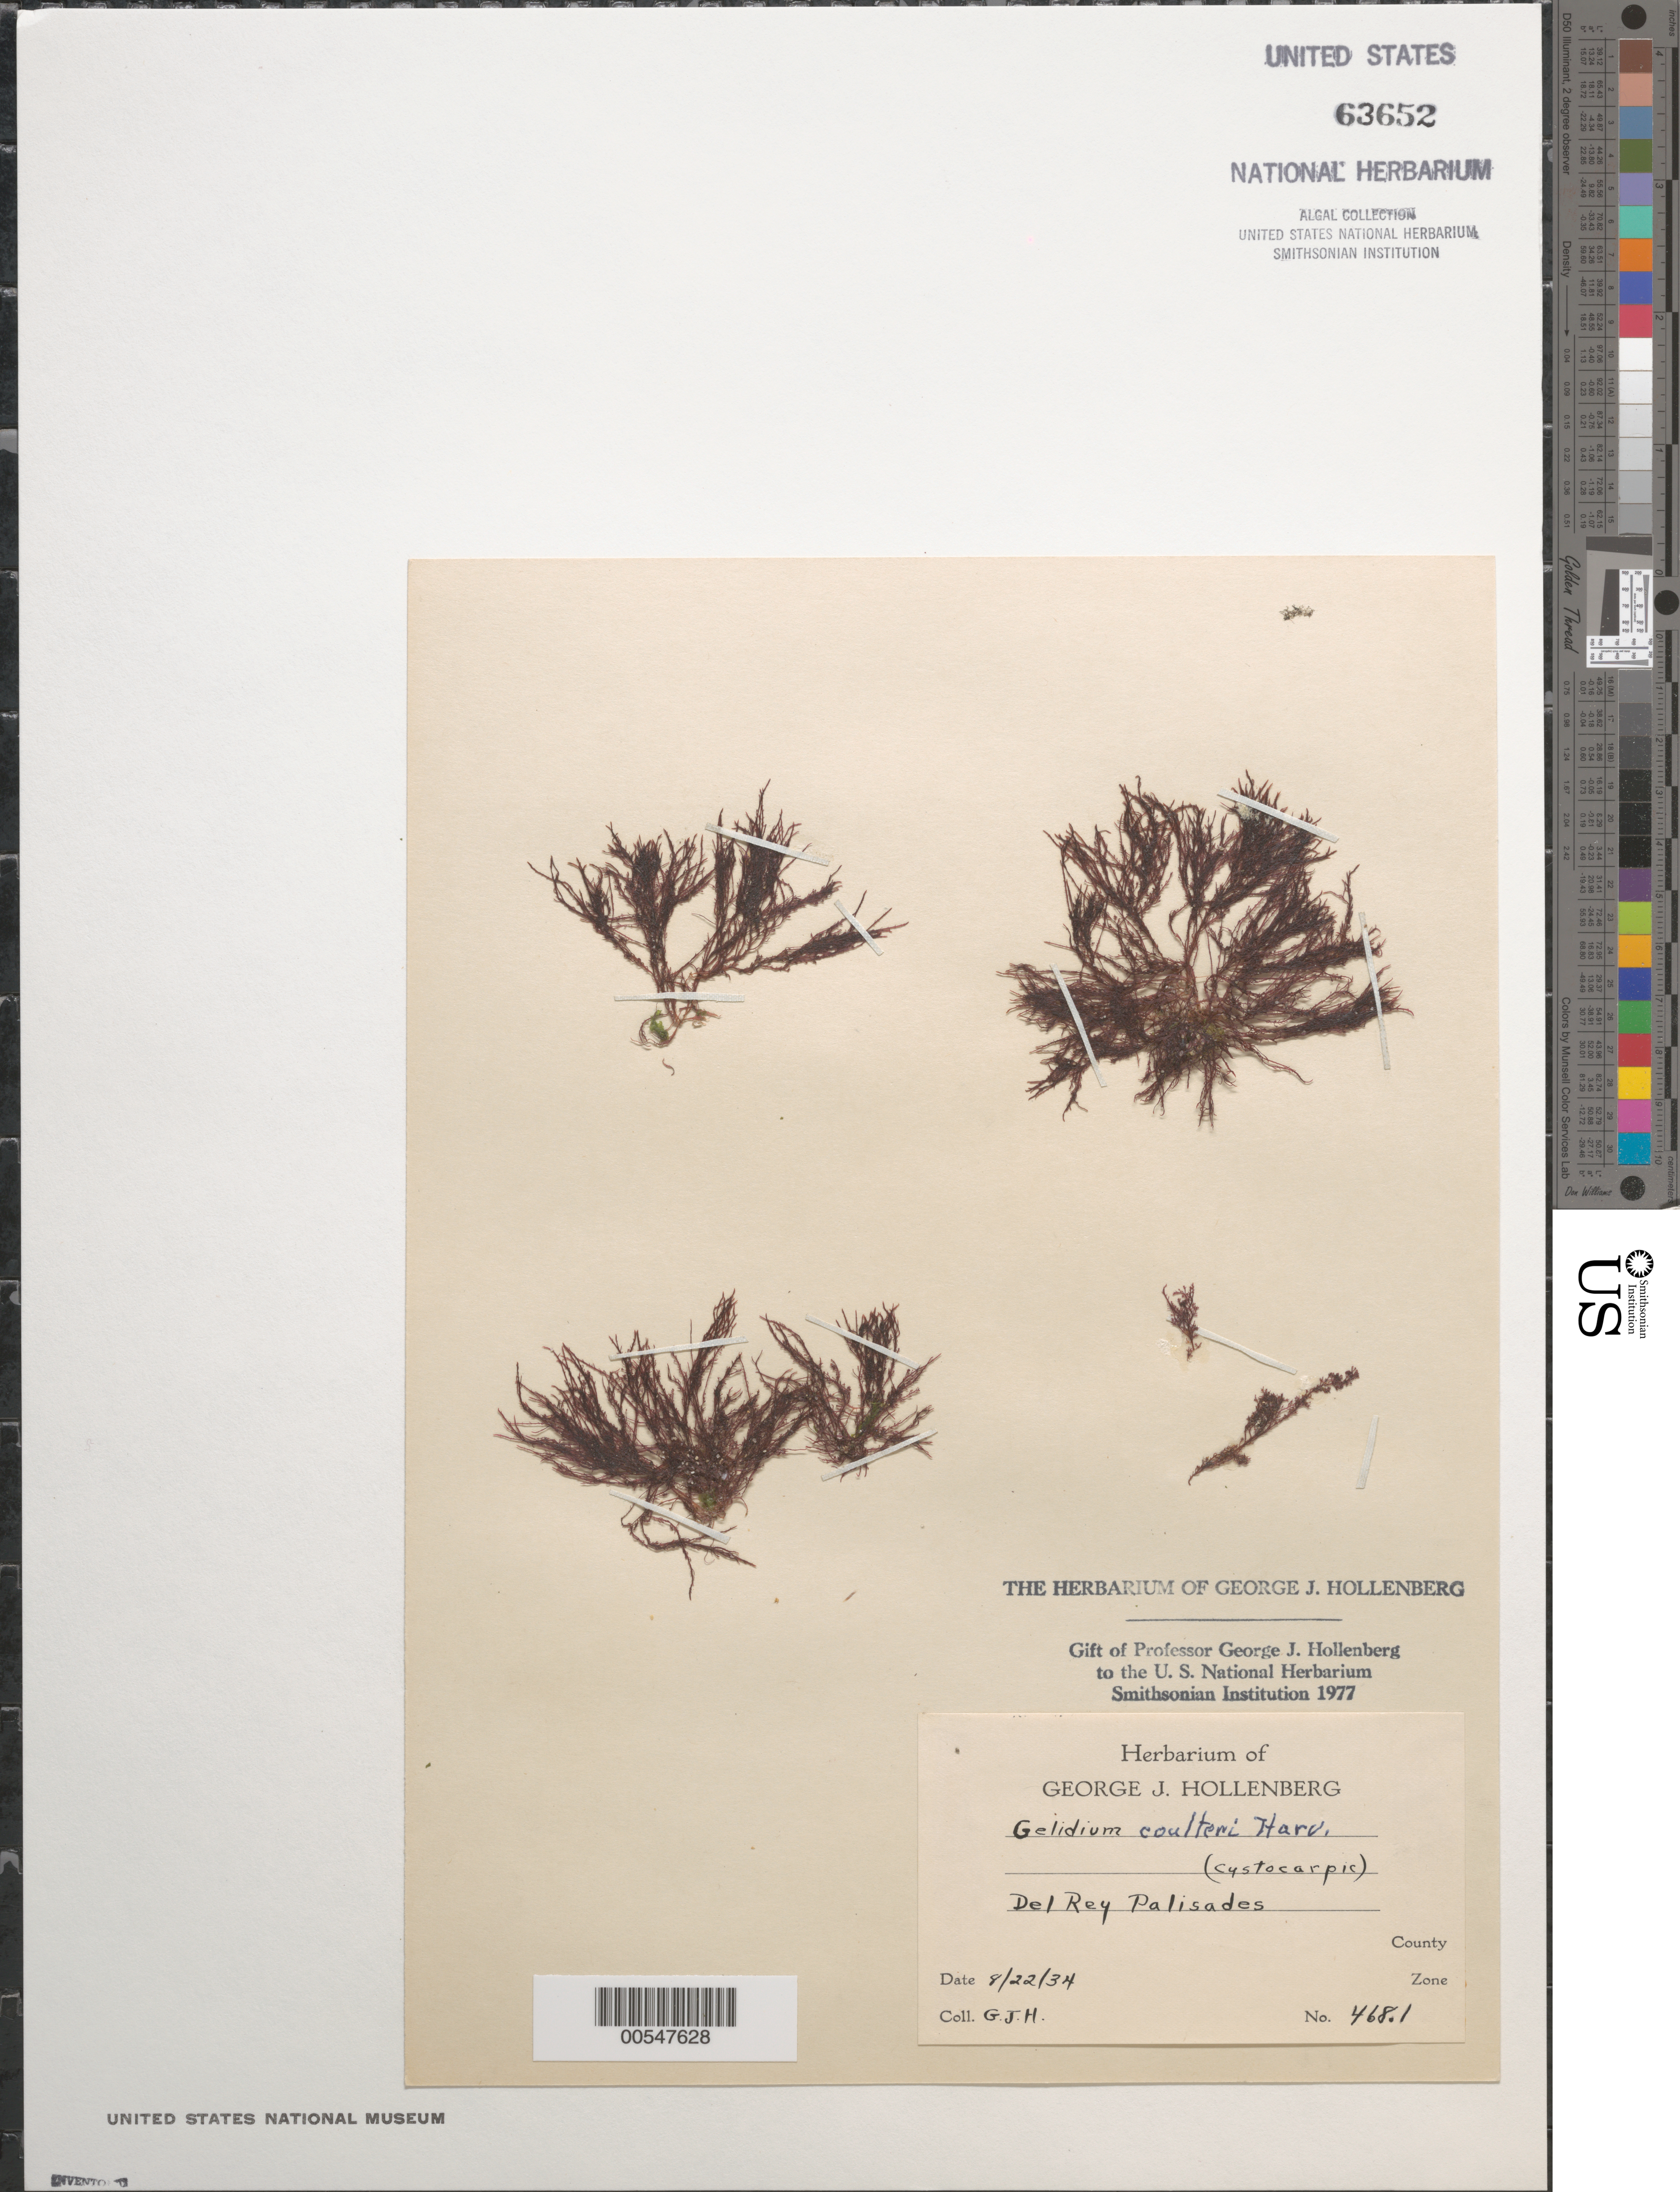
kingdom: Plantae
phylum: Rhodophyta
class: Florideophyceae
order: Gelidiales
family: Gelidiaceae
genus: Gelidium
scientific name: Gelidium coulteri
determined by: Hollenberg, George J.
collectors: G. Hollenberg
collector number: GJH 468.1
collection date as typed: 22 August 1934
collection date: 1934-08-22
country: United States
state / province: California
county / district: Los Angeles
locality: Del Rey Palisades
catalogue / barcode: US 63652